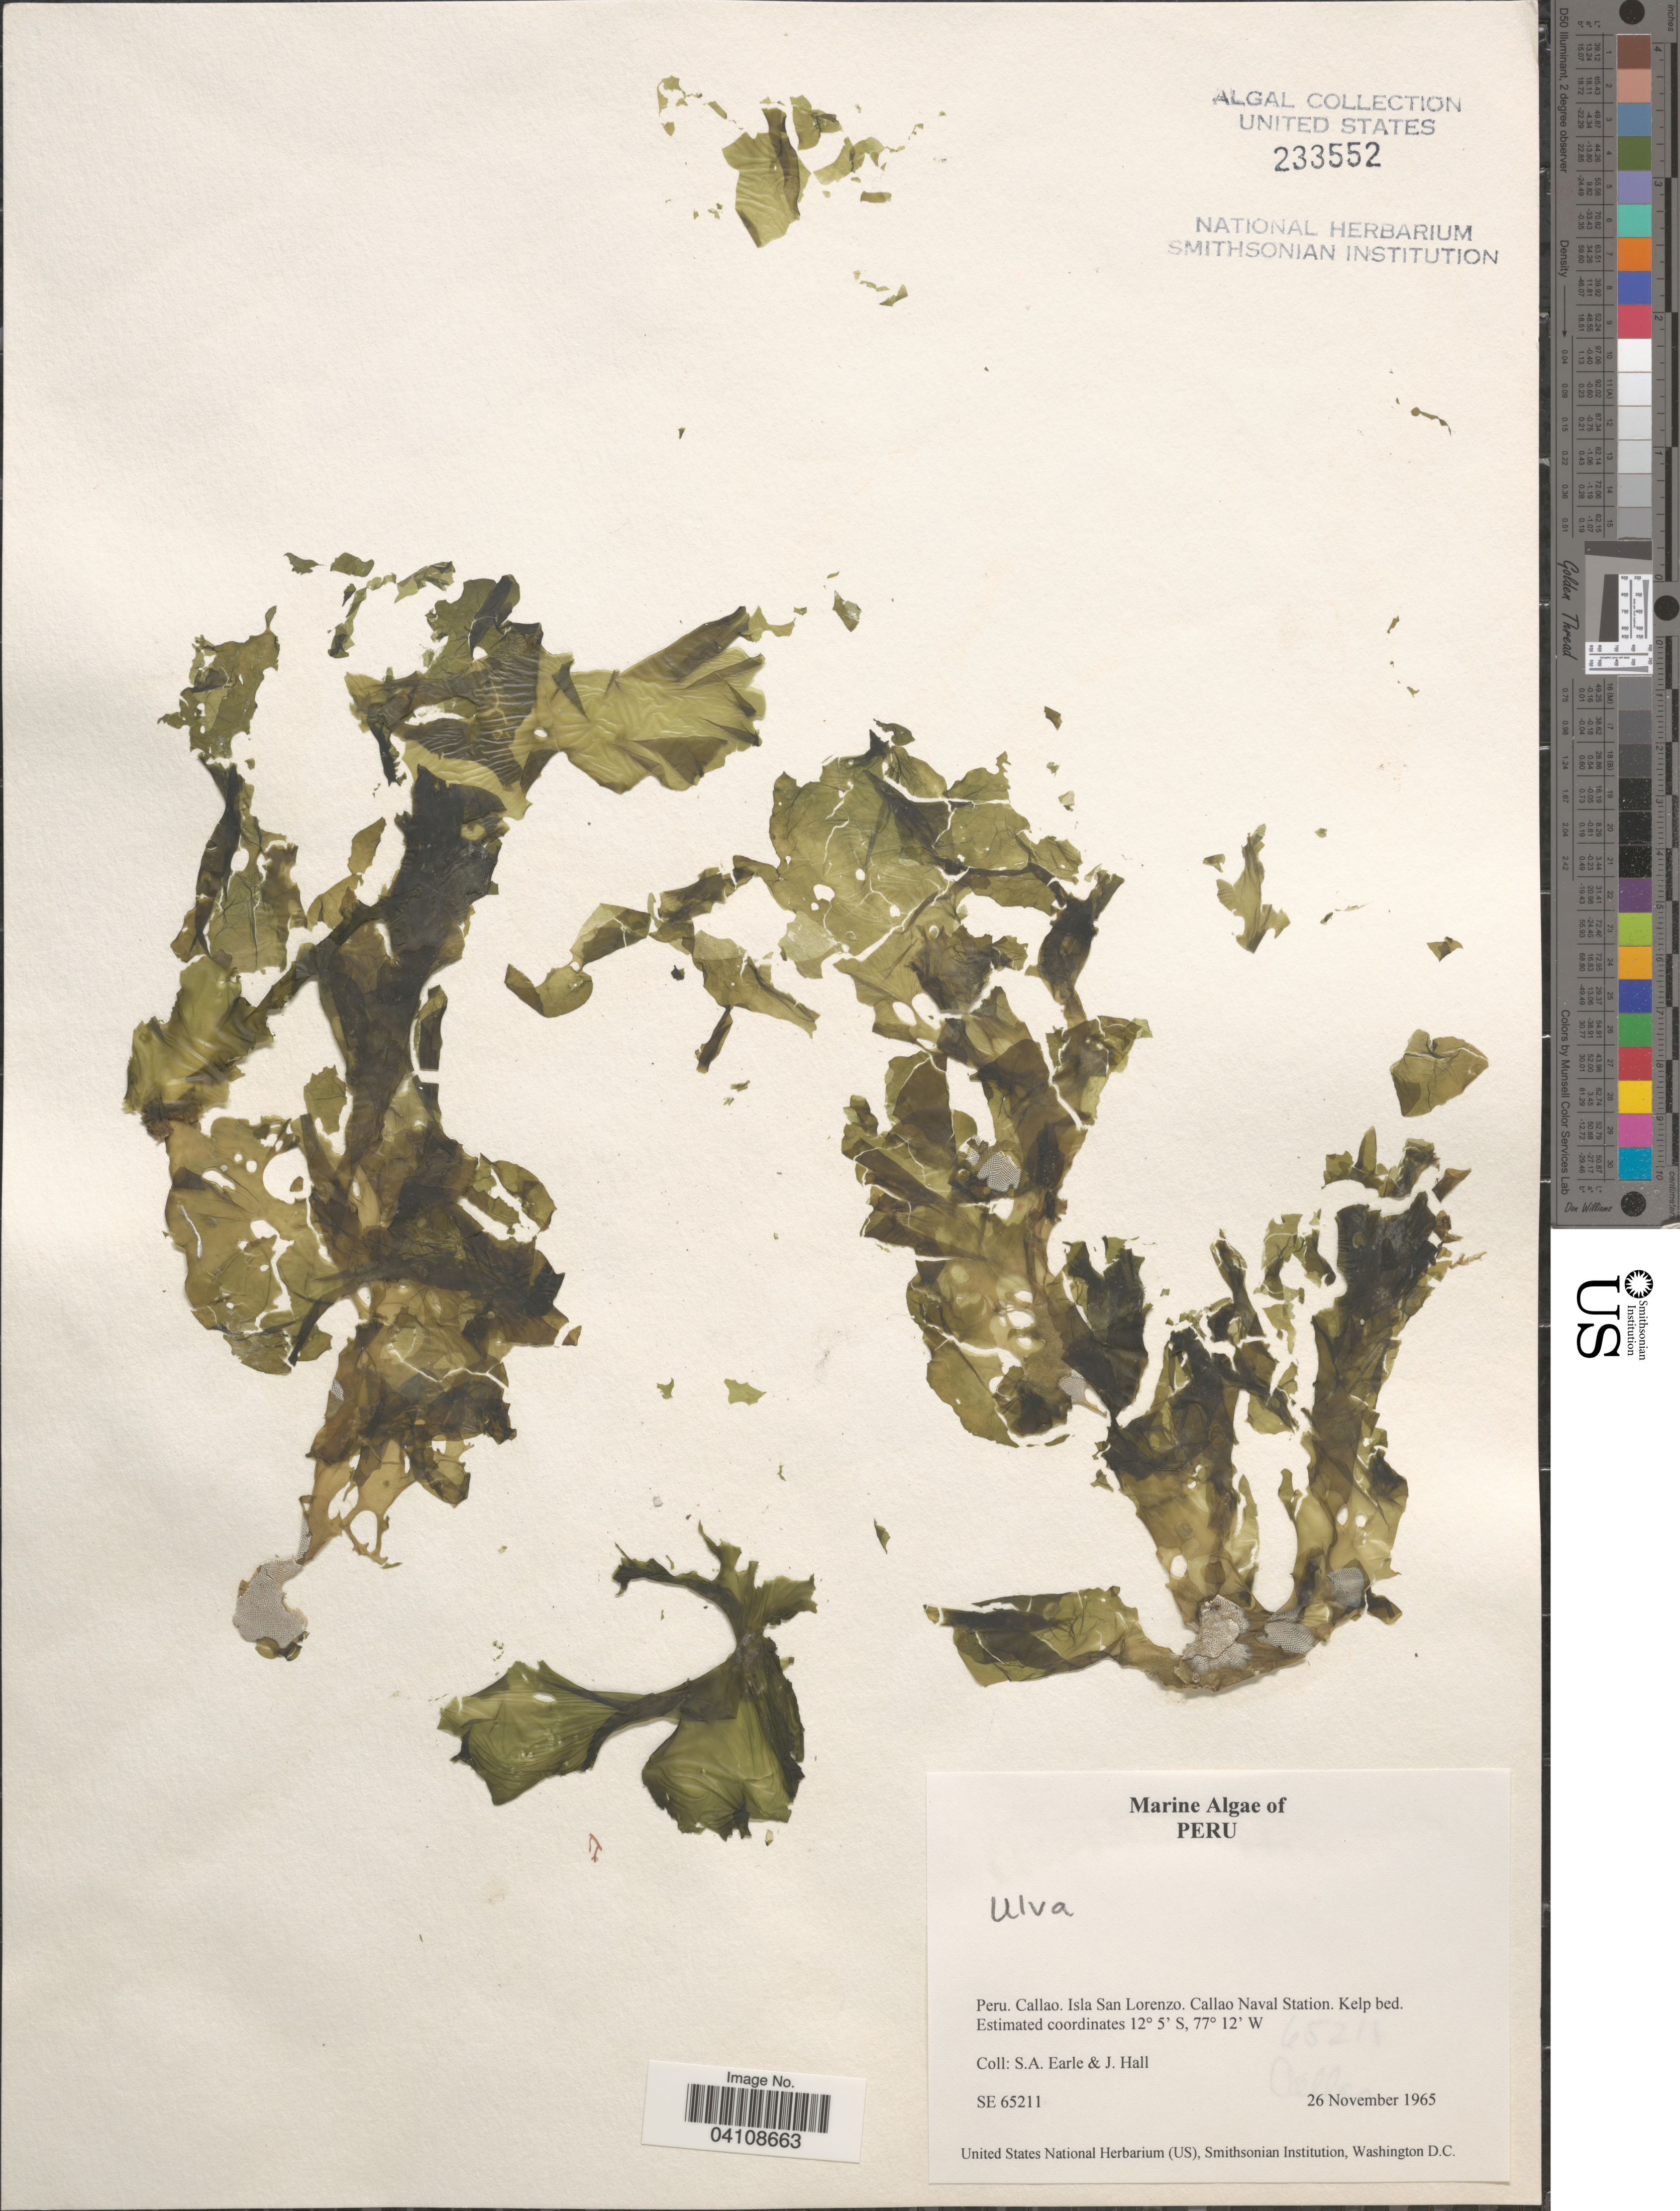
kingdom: Plantae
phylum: Chlorophyta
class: Ulvophyceae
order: Ulvales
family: Ulvaceae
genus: Ulva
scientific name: Ulva sp.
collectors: S. A. Earle & J. Hall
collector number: SE65211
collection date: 1965-11-26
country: Peru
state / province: Callao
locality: Isla San Lorenzo. Callao Naval Station. Kelp bed.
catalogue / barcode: US 233552